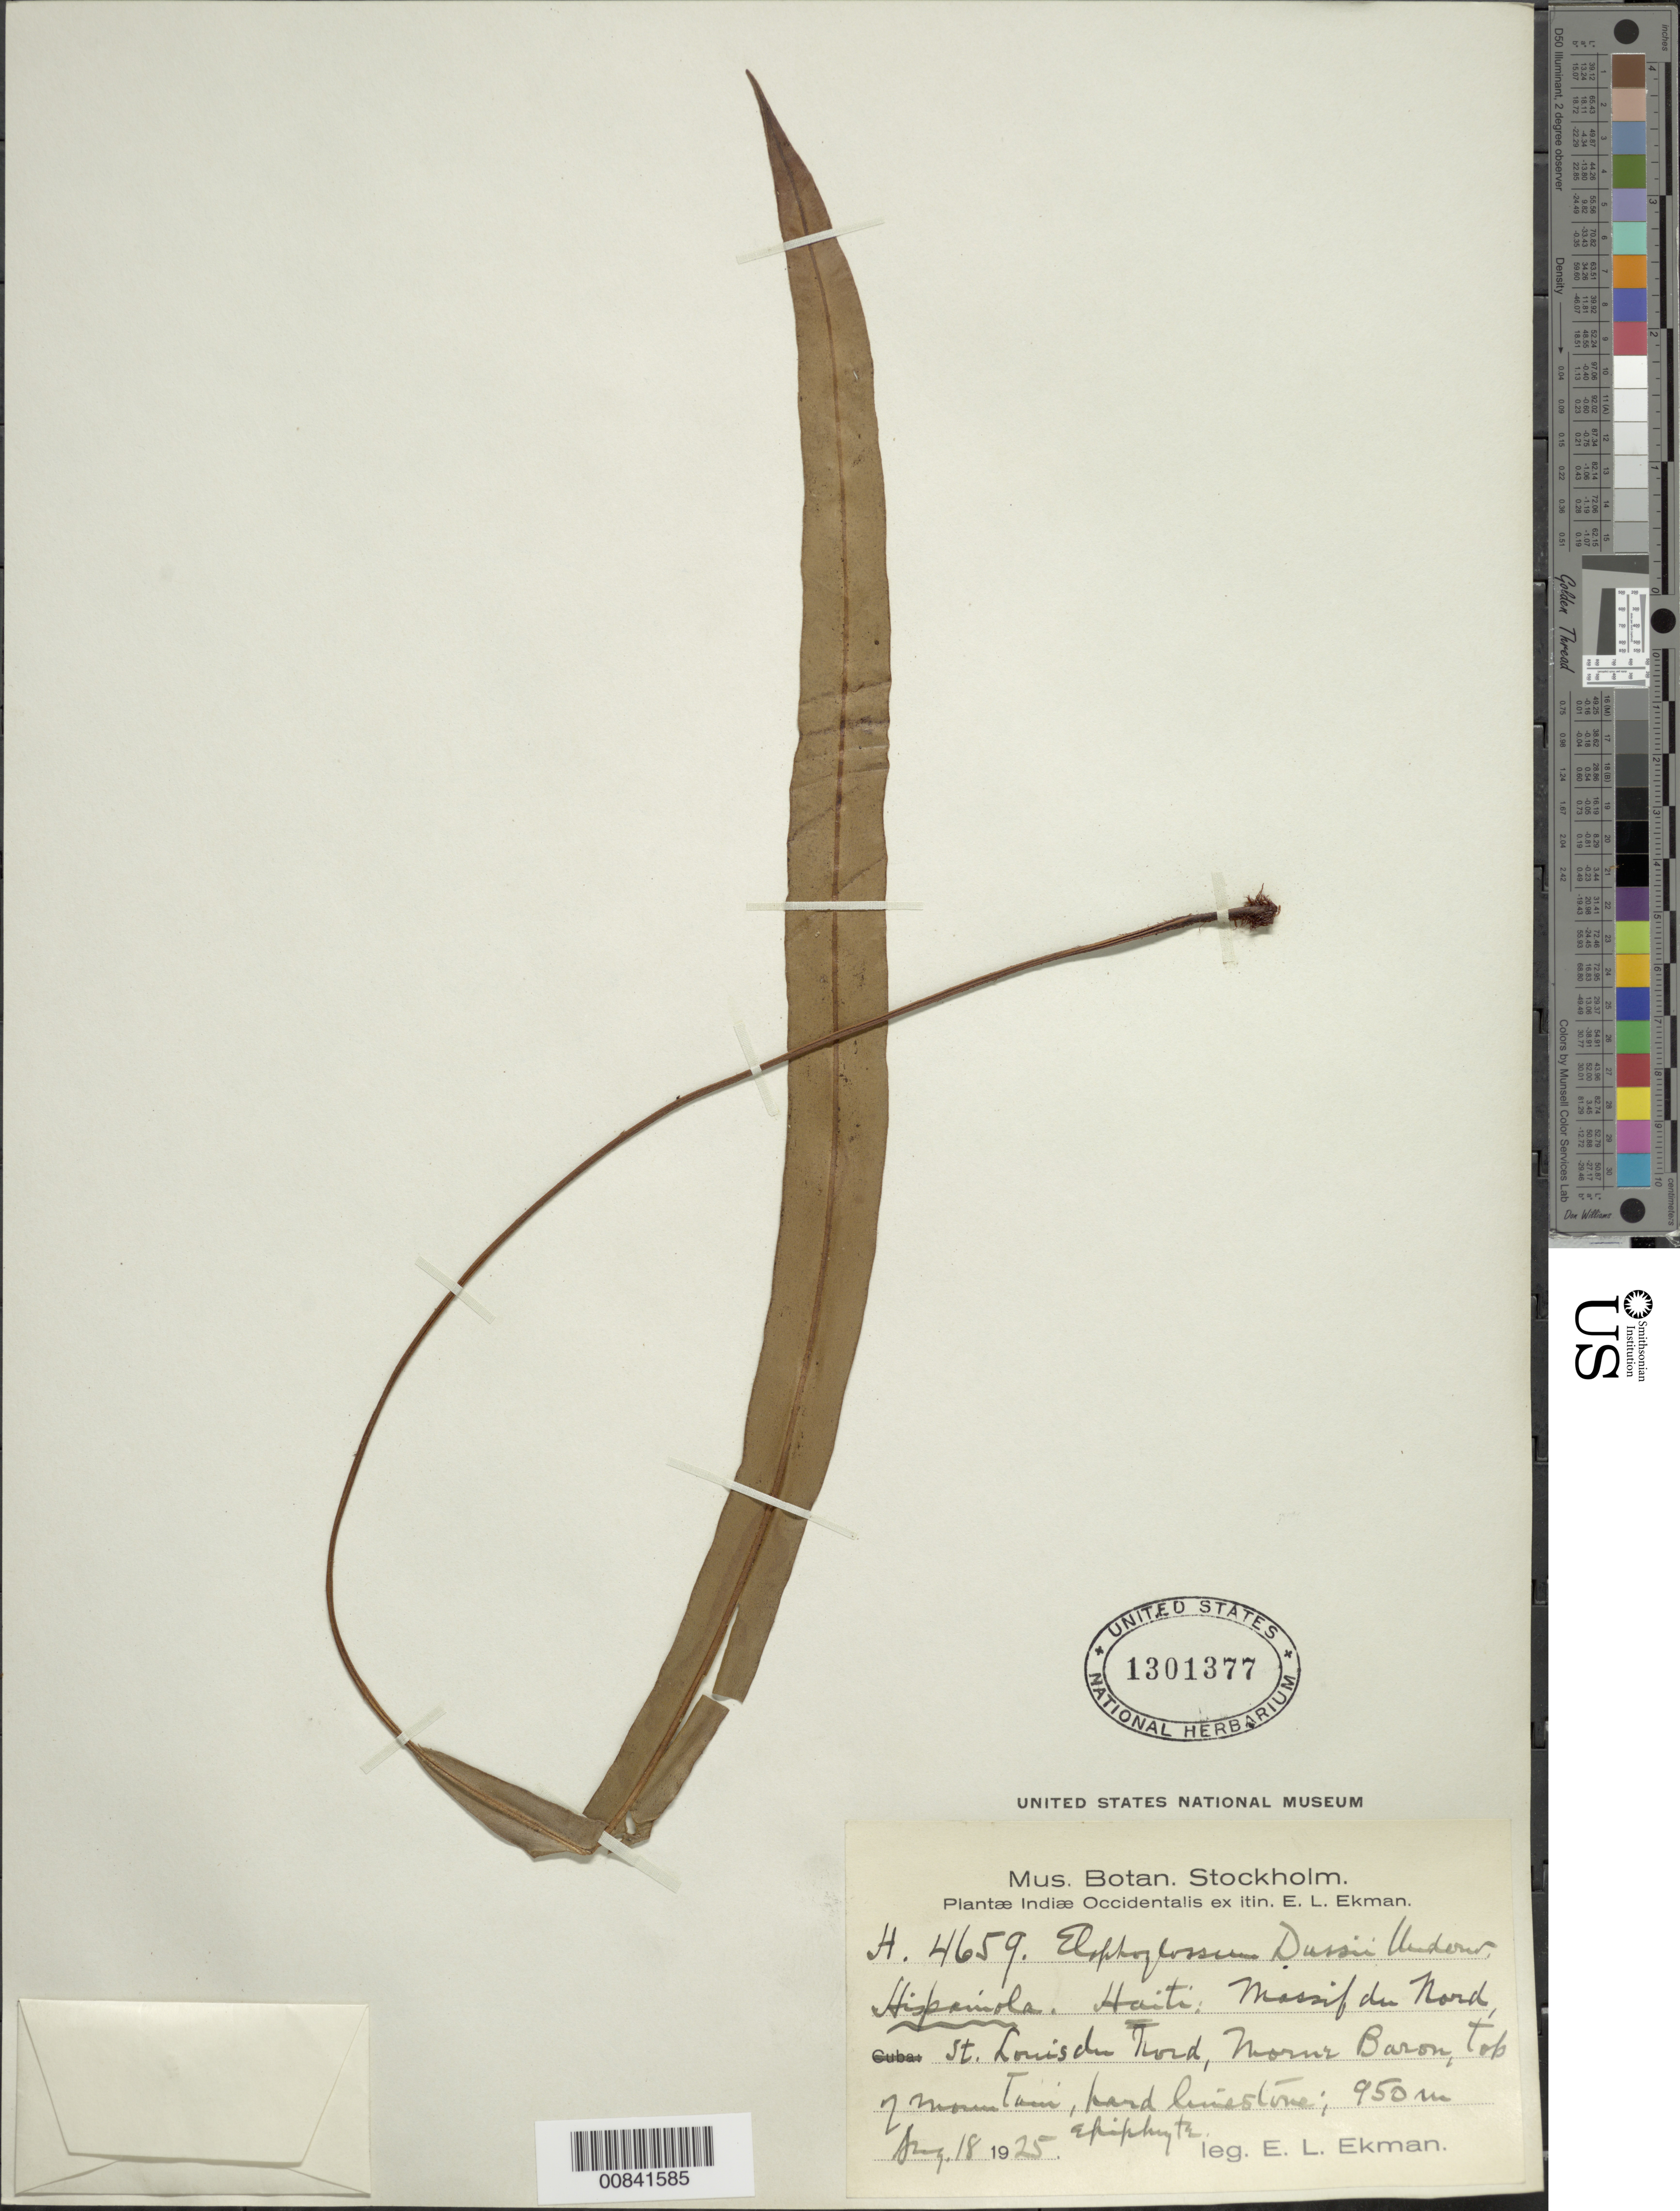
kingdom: Plantae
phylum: Tracheophyta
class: Polypodiopsida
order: Polypodiales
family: Dryopteridaceae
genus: Elaphoglossum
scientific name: Elaphoglossum petiolatum var. dussii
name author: (Underw. ex Maxon) Proctor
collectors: E. L. Ekman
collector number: H 4659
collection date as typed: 18 Aug 1925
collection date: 1925-08-18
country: Haiti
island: Hispaniola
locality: Massif du Nord, St. Louis du Nord, top of Morne Baron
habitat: Hard limestone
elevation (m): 950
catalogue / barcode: US 1301377